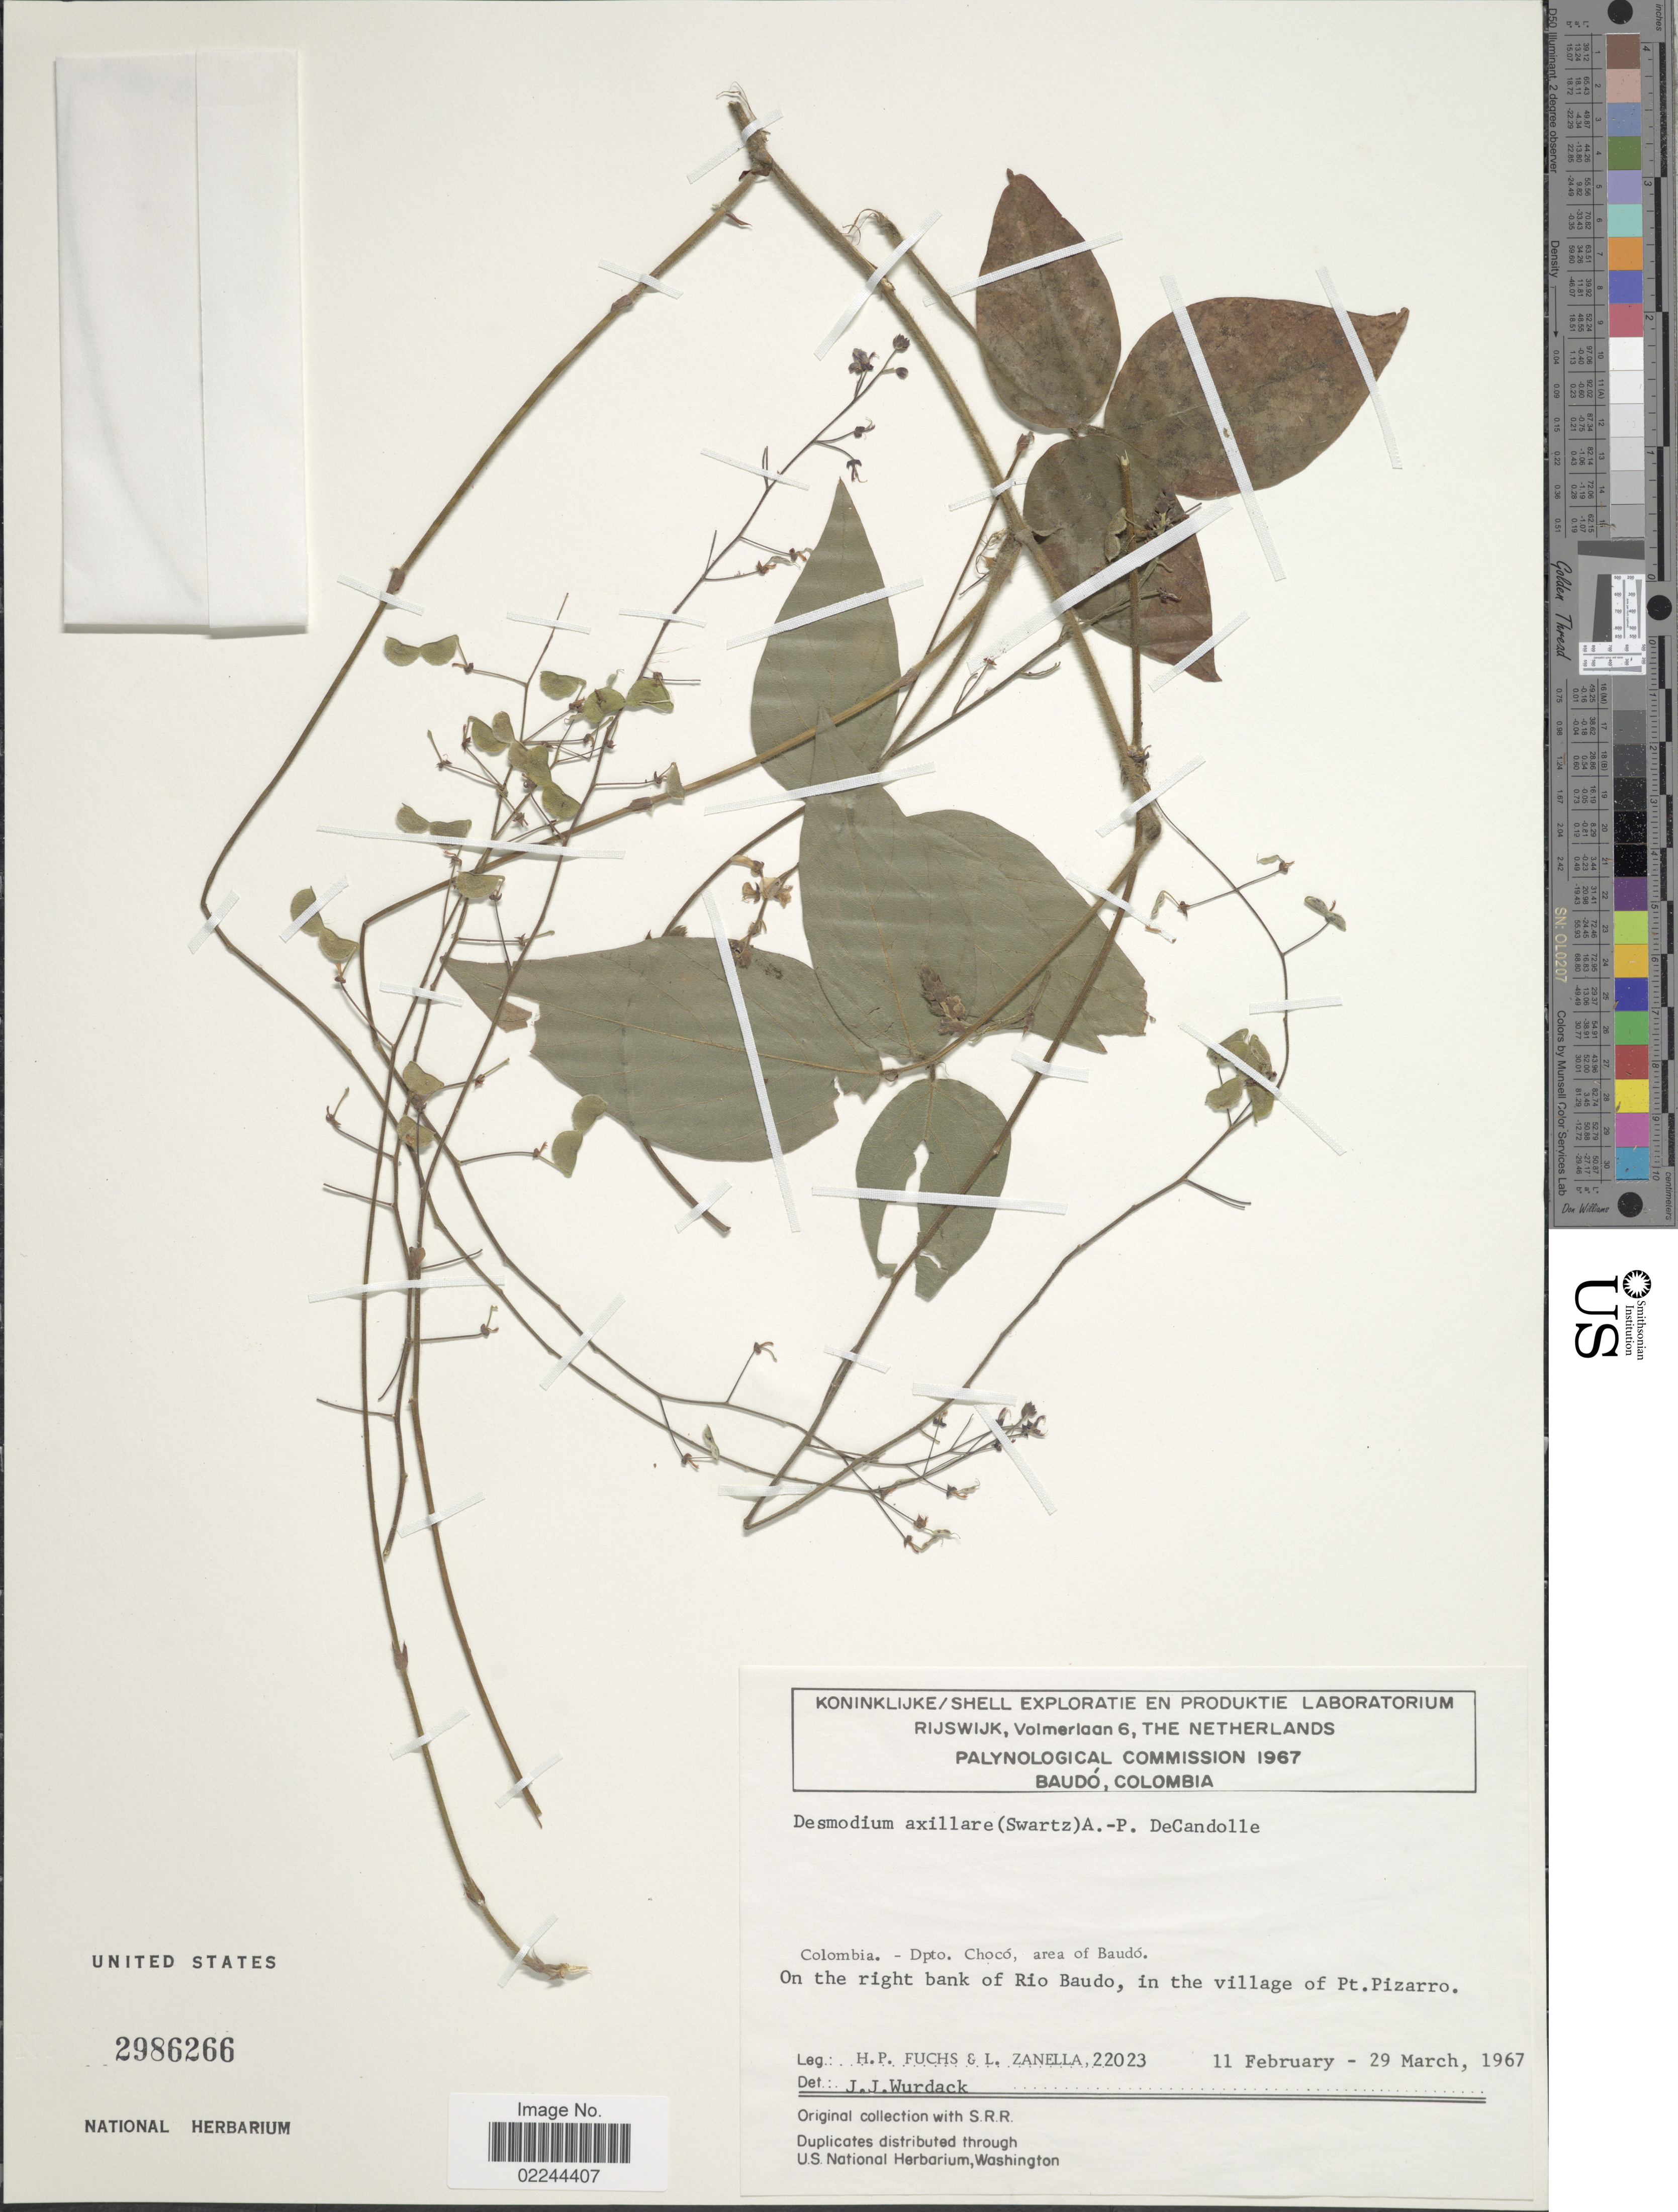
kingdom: Plantae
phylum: Tracheophyta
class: Magnoliopsida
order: Fabales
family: Fabaceae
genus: Desmodium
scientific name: Desmodium axillare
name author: (Sw.) DC.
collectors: H. P. Fuchs & L. Zanella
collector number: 22023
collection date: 1967-02-11/1967-03-29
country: Colombia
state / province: Chocó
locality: Colombia.- Dpto. Choco, area of Baudo. On the right bank of Rio Baudo, in the village of Pt. Pizarro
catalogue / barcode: US 2986266